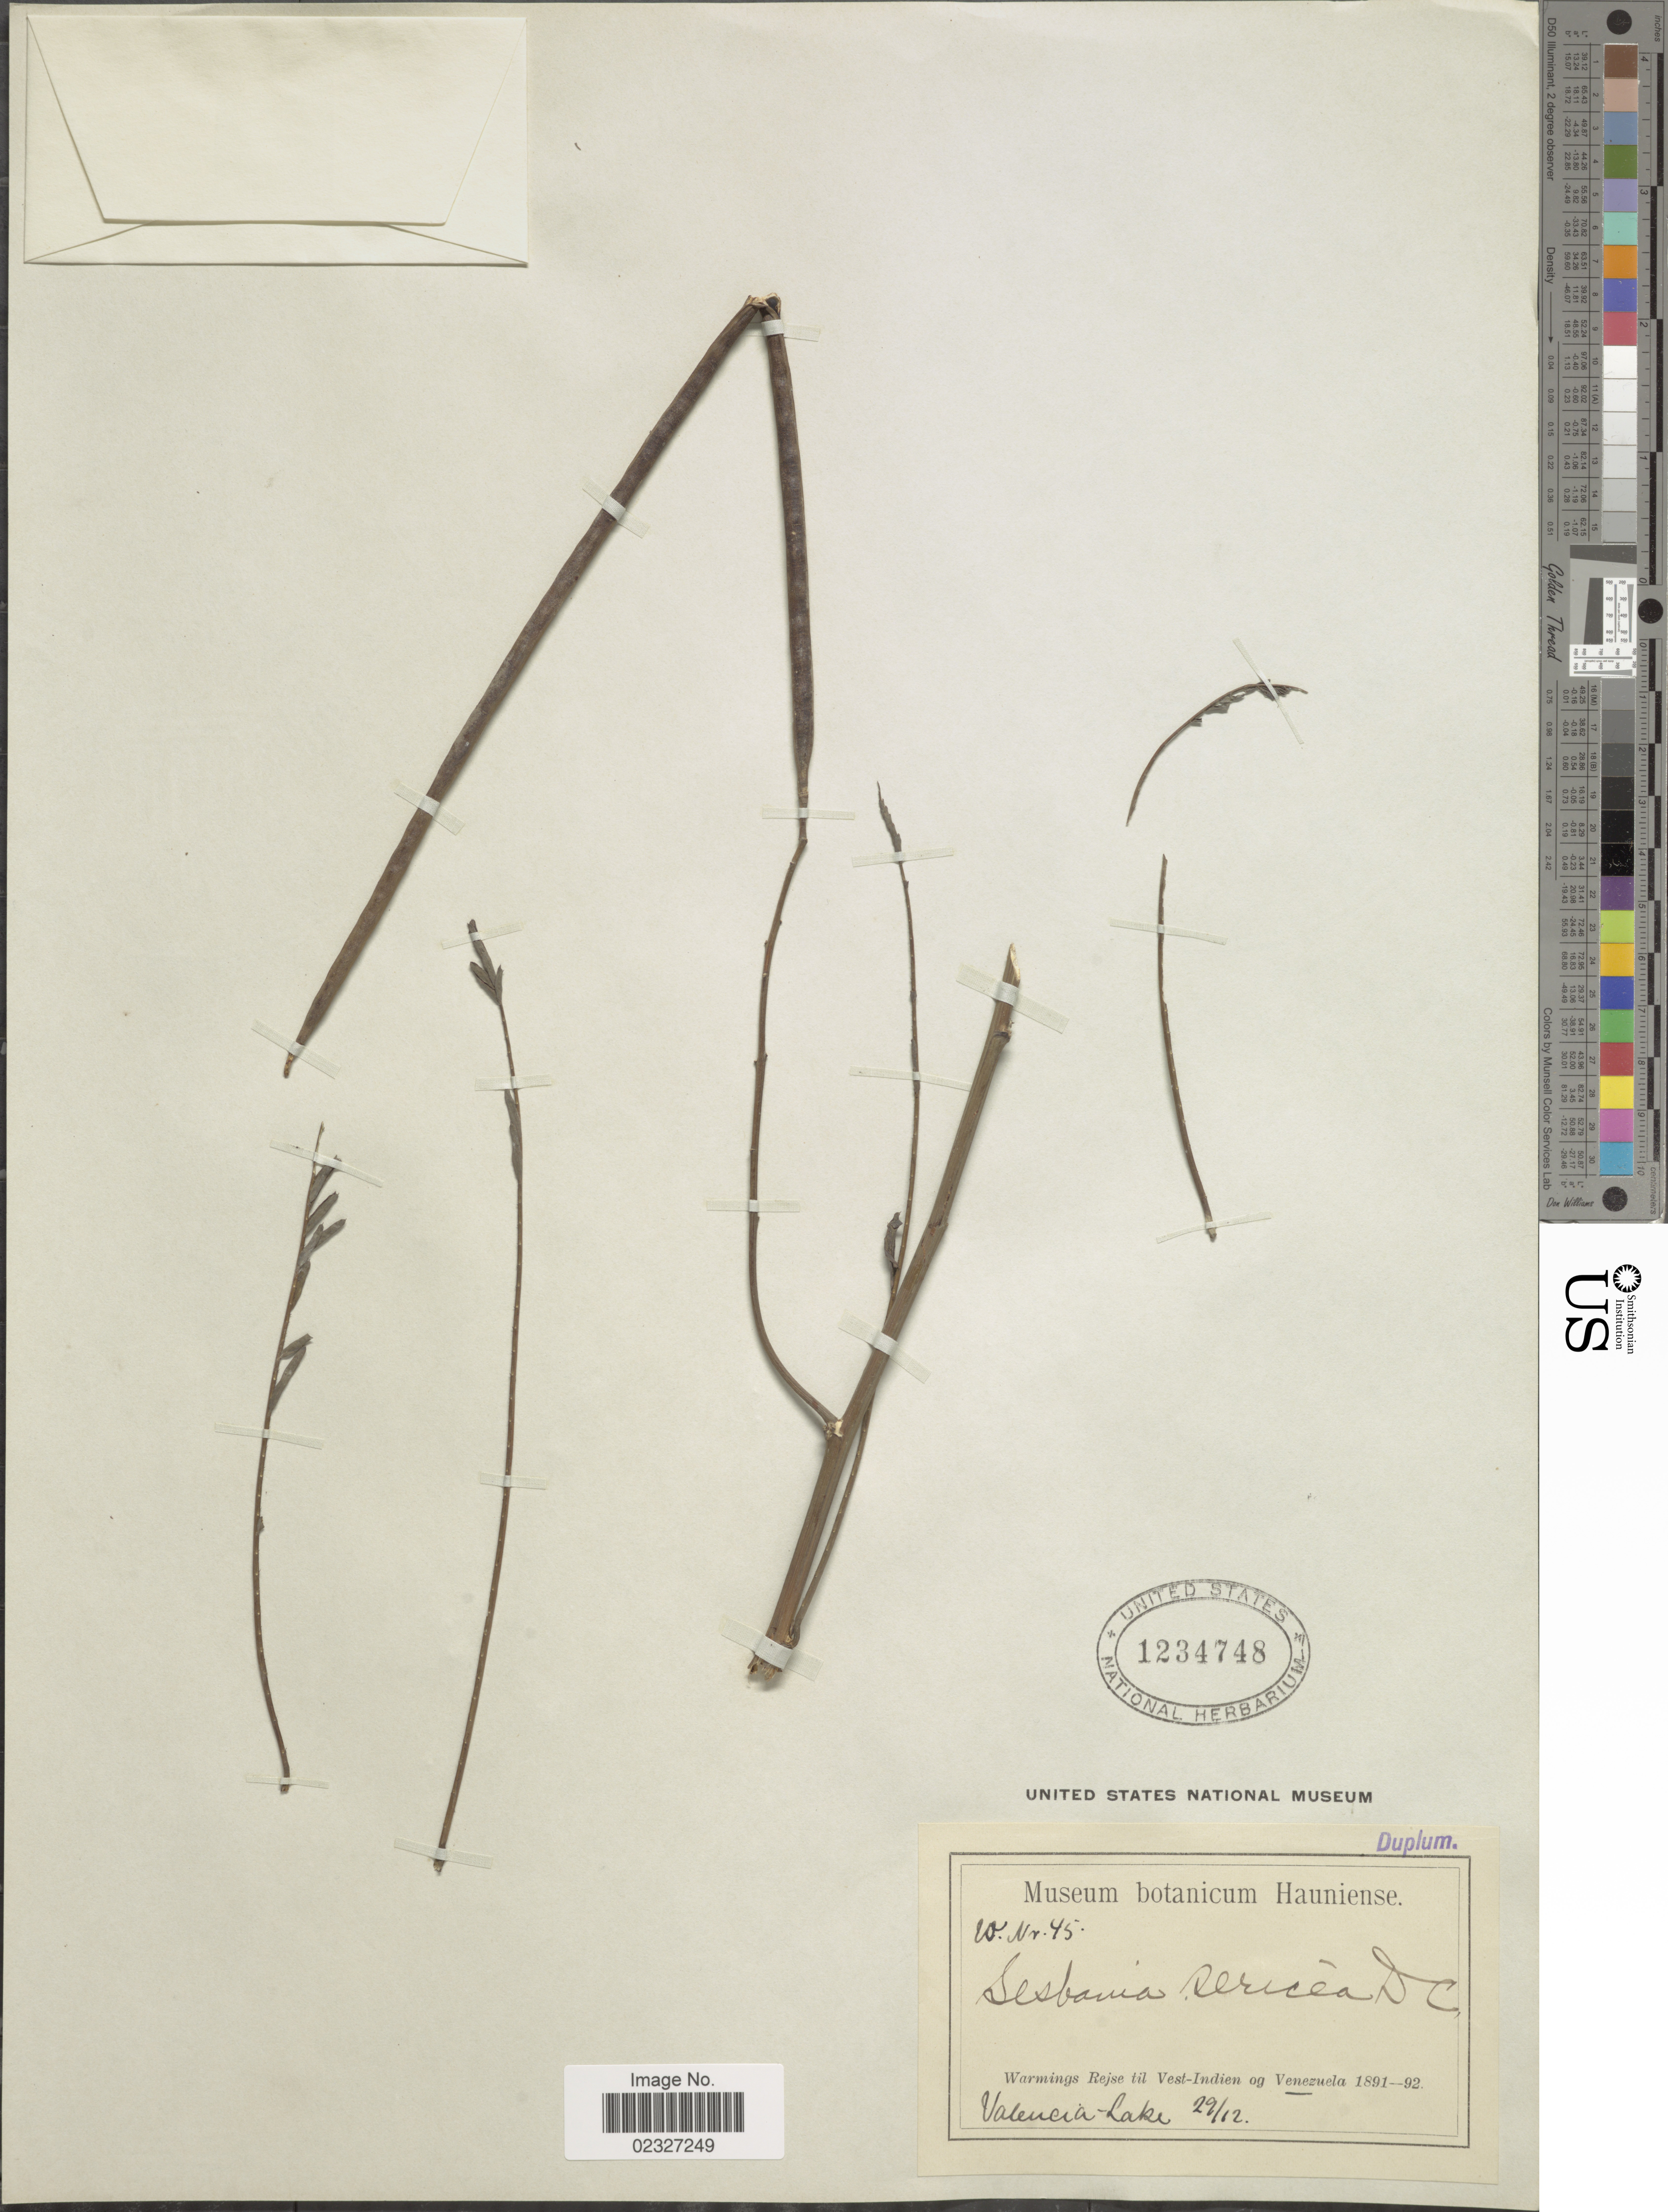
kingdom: Plantae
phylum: Tracheophyta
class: Magnoliopsida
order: Fabales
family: Fabaceae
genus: Sesbania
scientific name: Sesbania sericea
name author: (Willd.) Link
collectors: -. Warmings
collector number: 45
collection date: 1891-12-29/1892-12-29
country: Venezuela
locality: Valencia Lake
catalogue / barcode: US 1234748